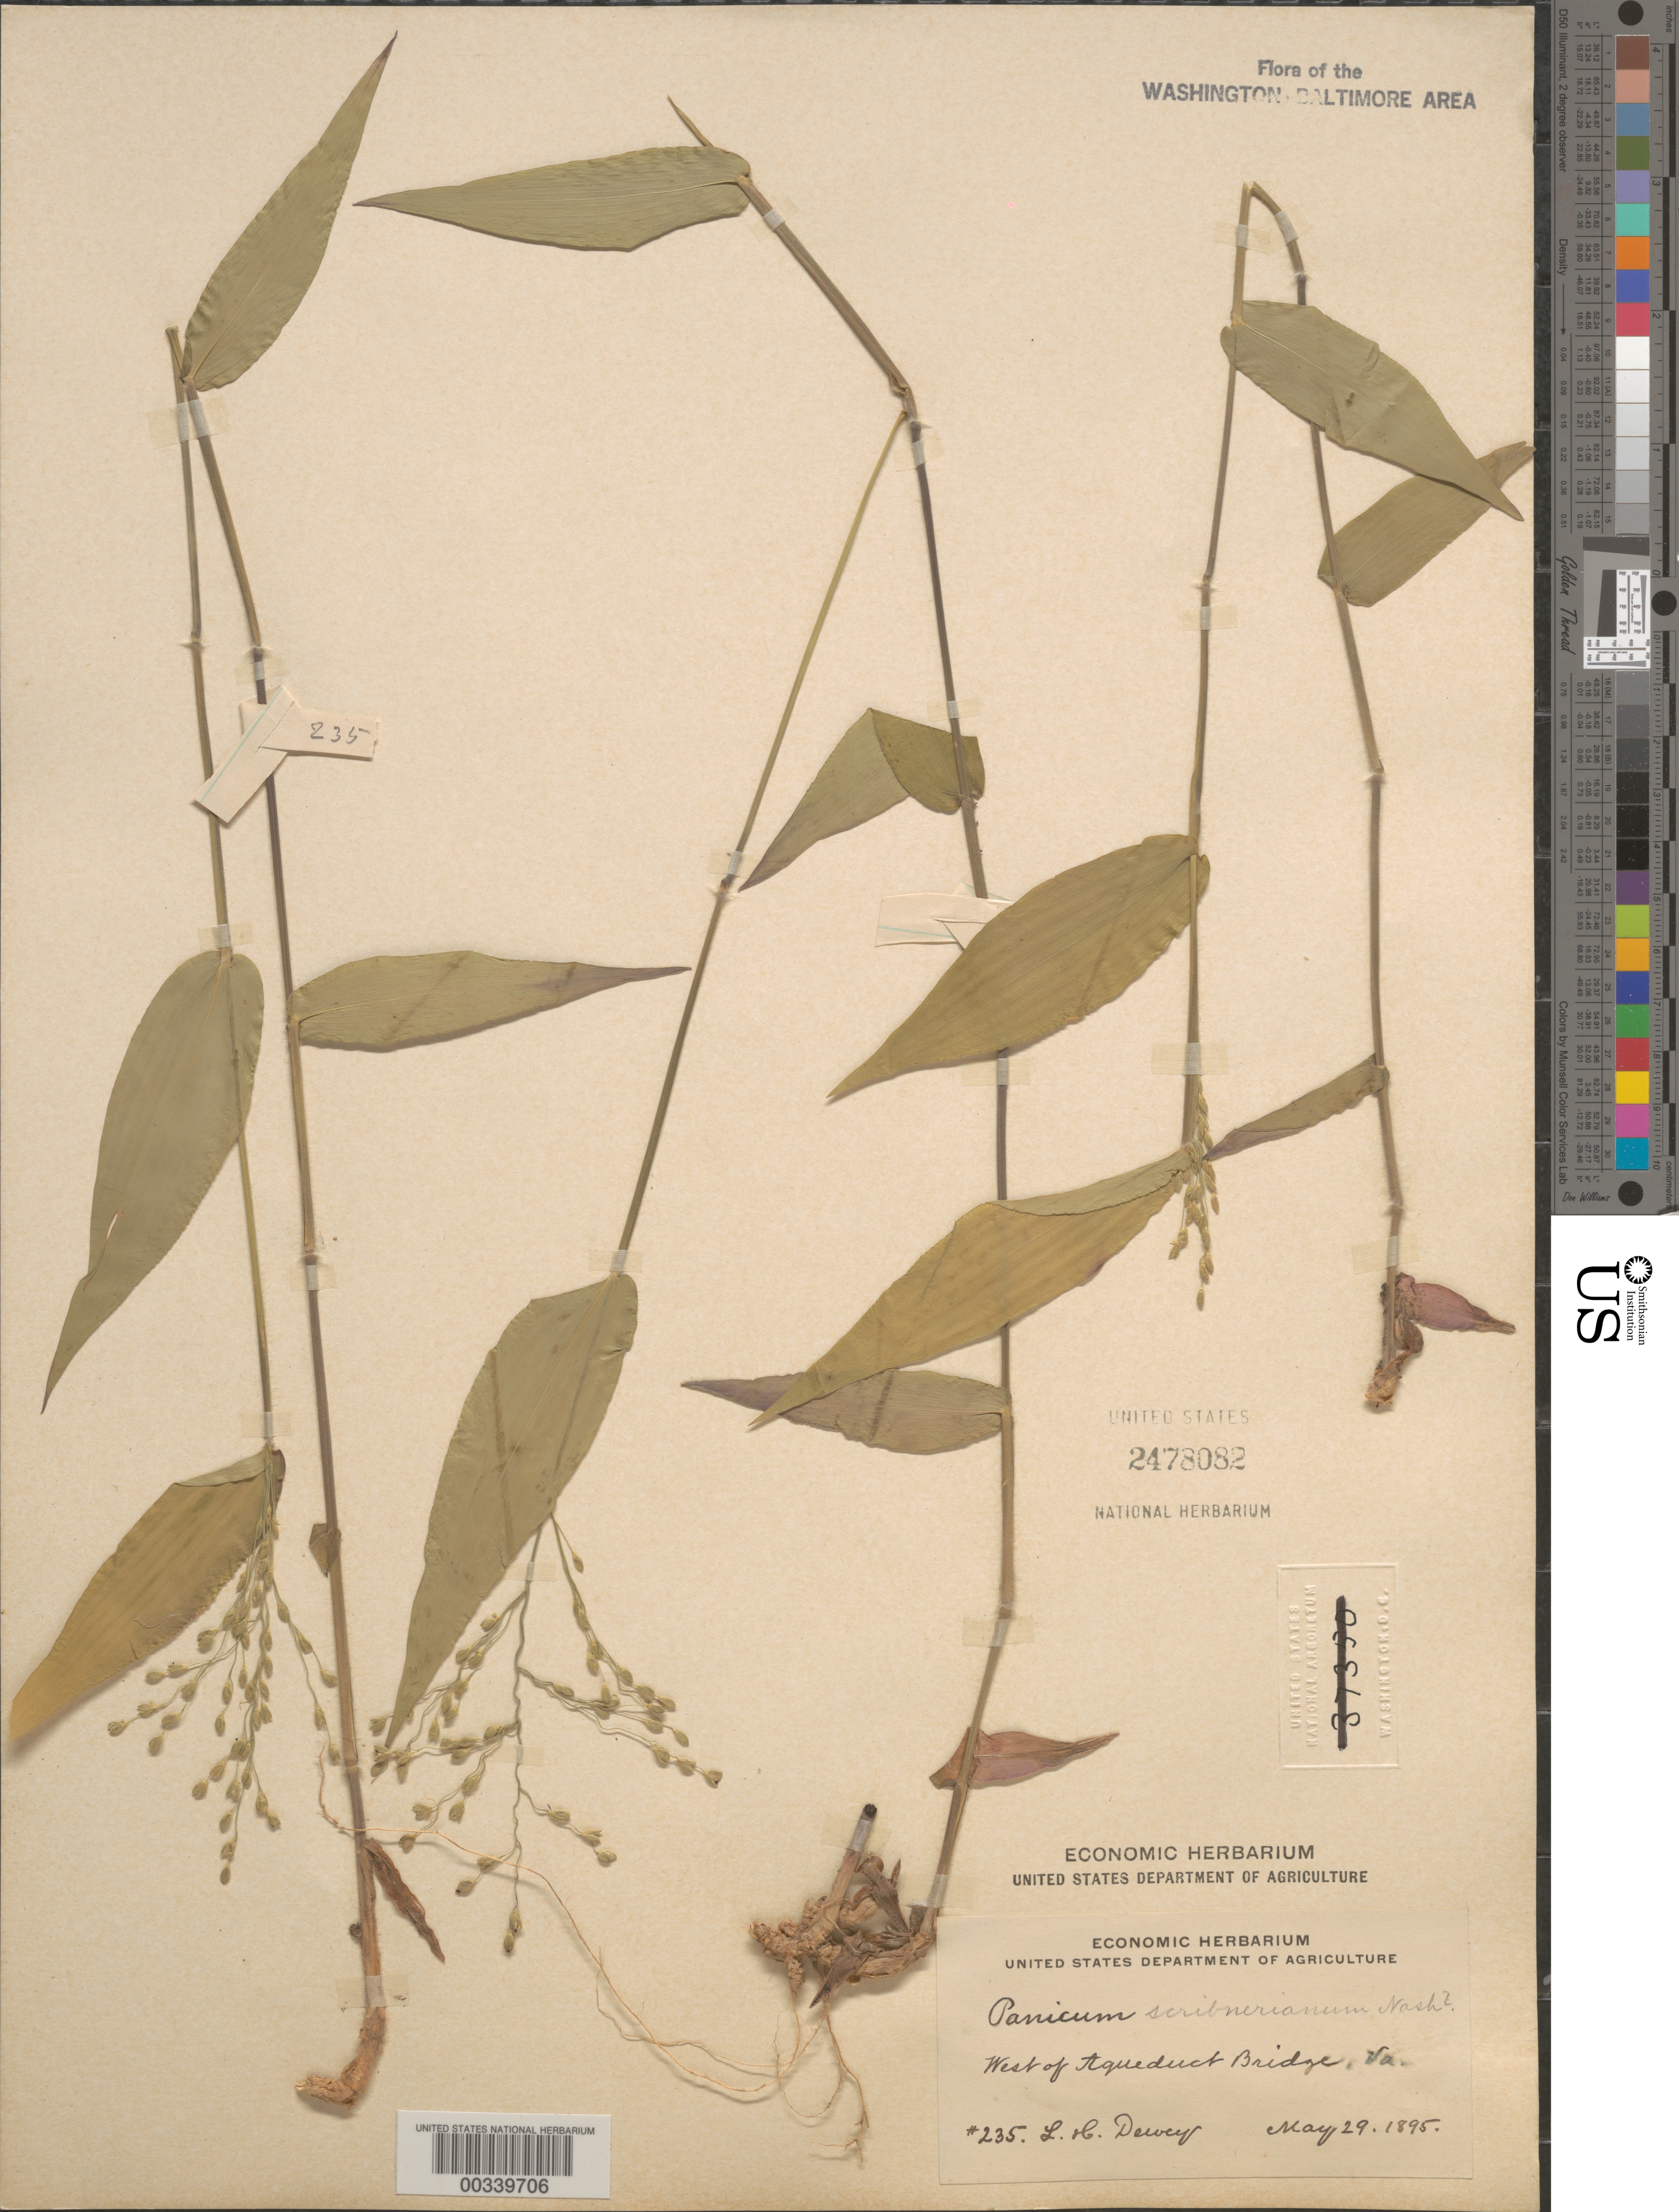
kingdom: Plantae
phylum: Tracheophyta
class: Liliopsida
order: Poales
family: Poaceae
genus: Dichanthelium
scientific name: Dichanthelium oligosanthes var. scribnerianum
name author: (Nash) Gould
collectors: L. H. Dewey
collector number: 235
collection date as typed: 29 May 1895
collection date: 1895-05-29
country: United States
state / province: Virginia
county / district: Fairfax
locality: W of Aqueduct Bridge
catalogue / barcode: US 2478082